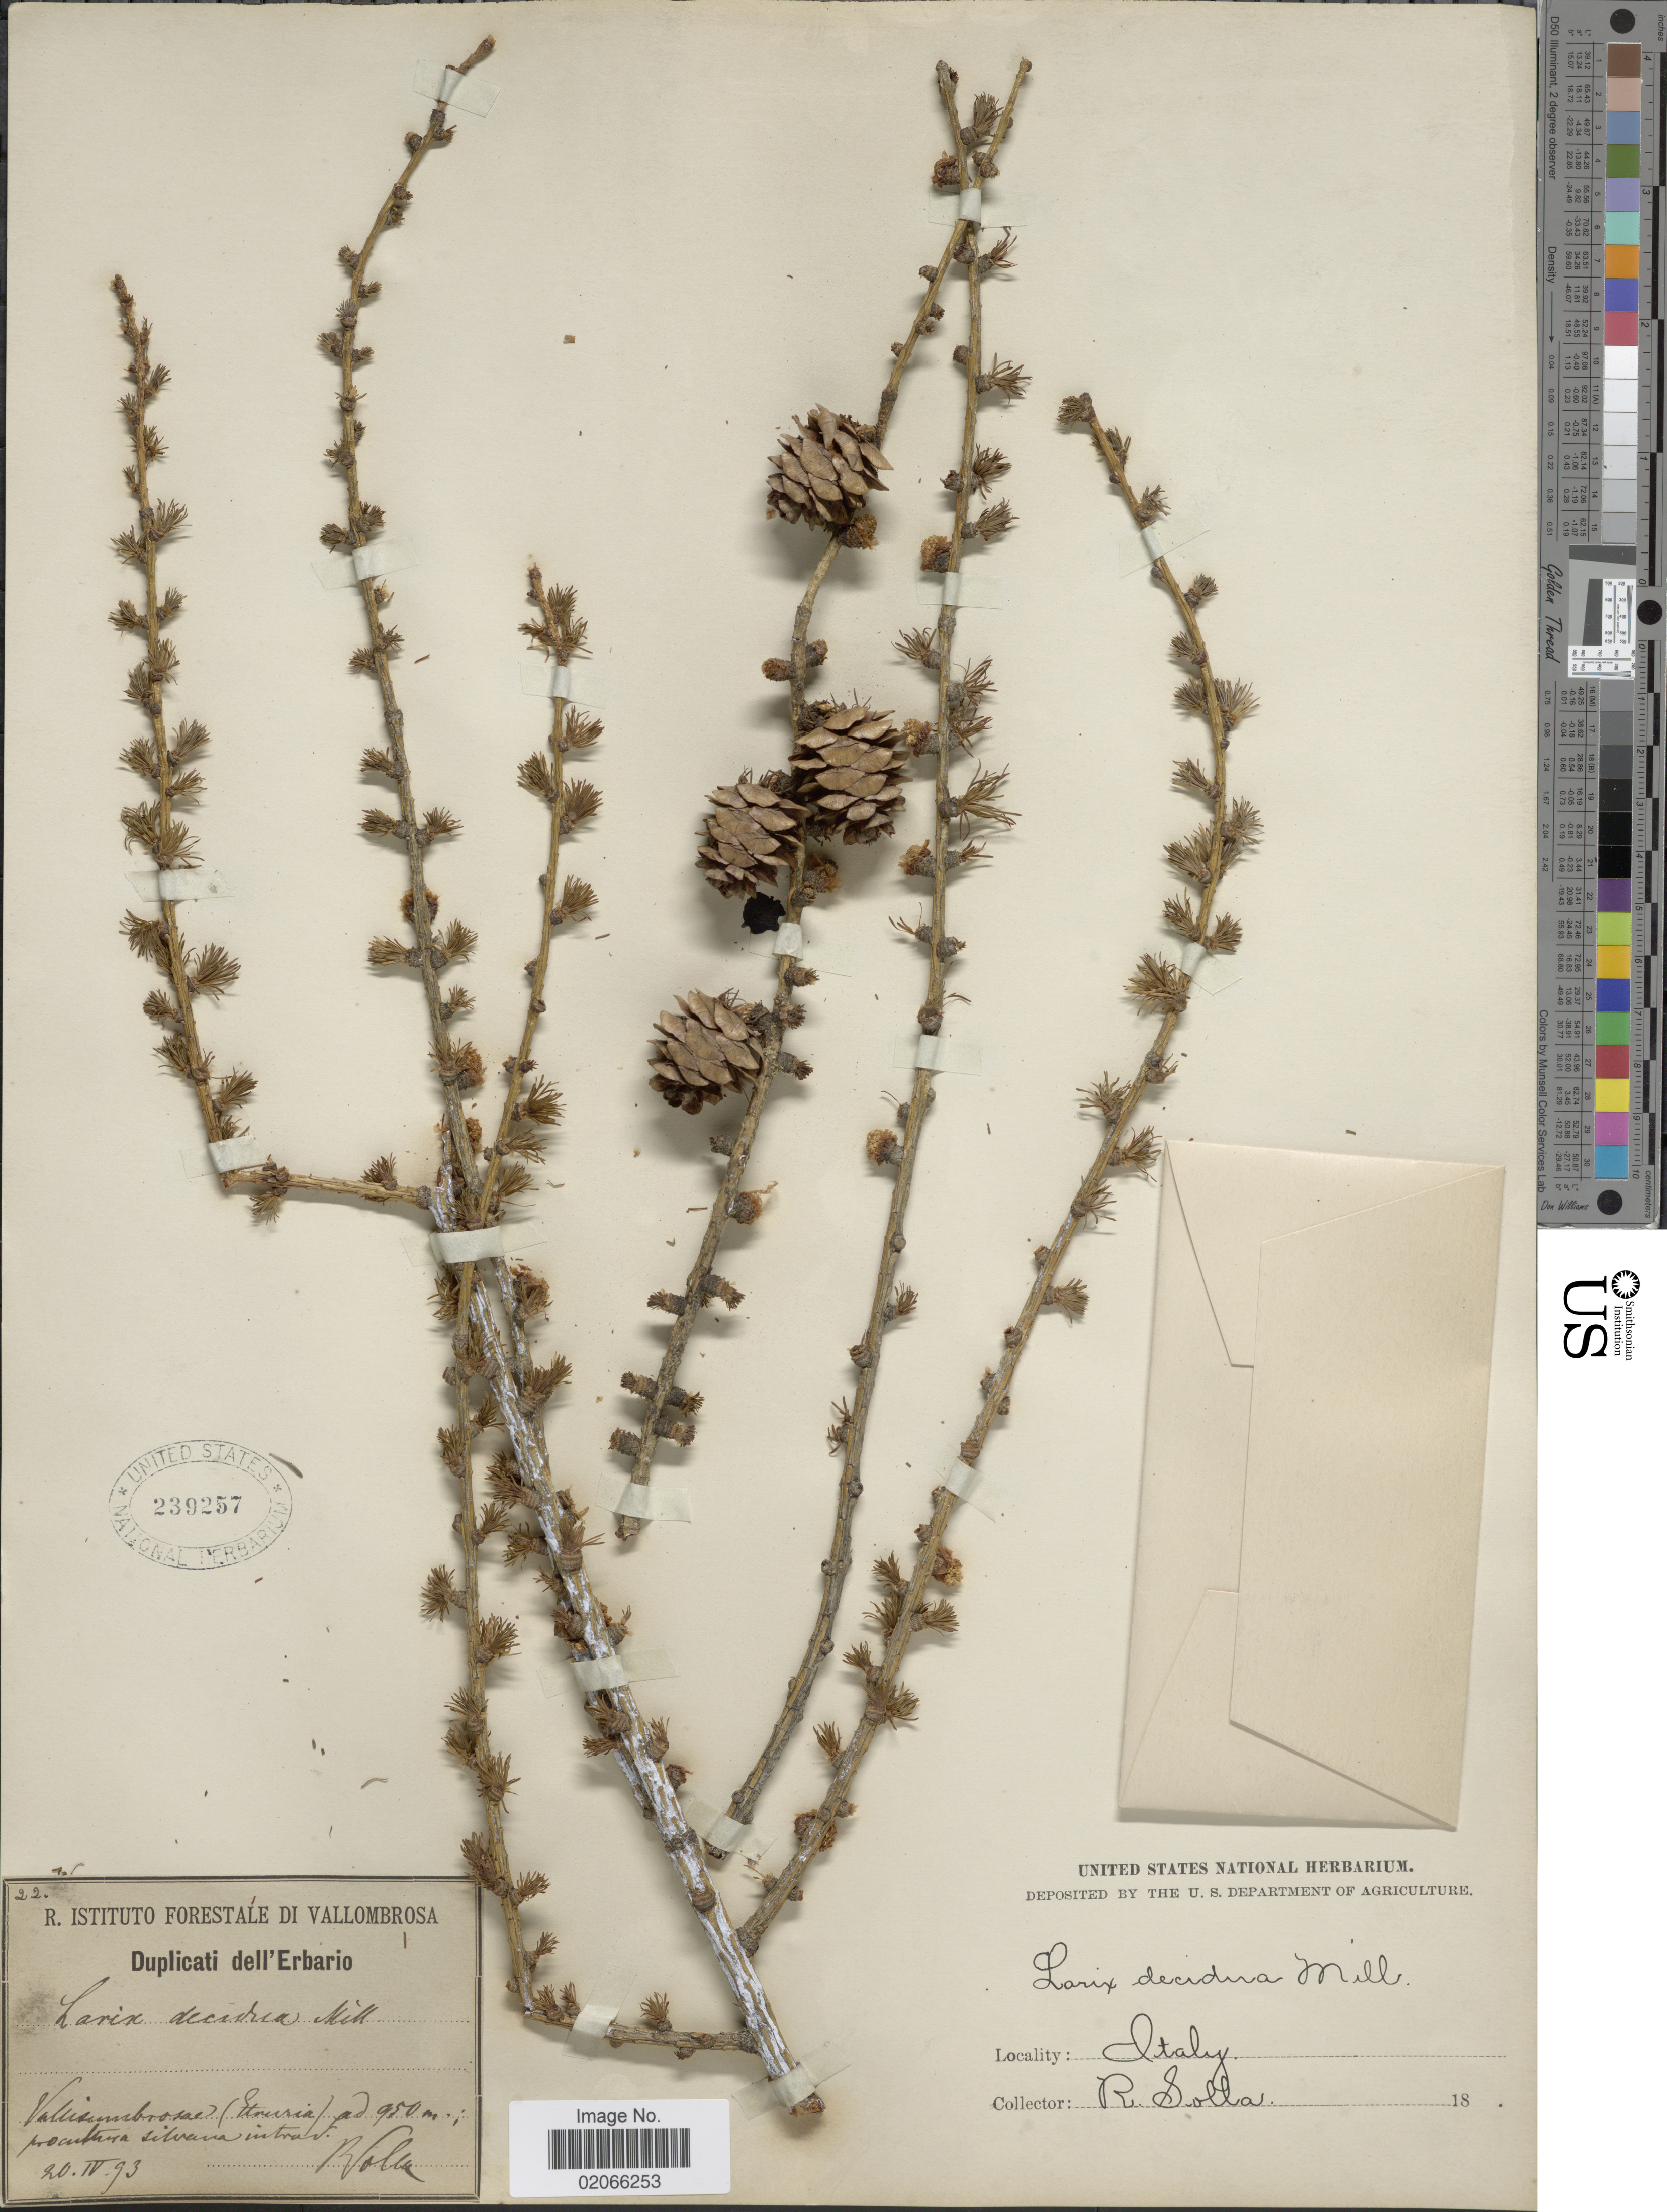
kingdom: Plantae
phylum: Tracheophyta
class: Pinopsida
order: Pinales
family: Pinaceae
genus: Larix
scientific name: Larix decidua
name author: Mill.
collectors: R. Solla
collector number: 22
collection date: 1893-04-20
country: Italy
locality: Vallombrosa (Etouria) [interpreted]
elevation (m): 950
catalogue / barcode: US 239257